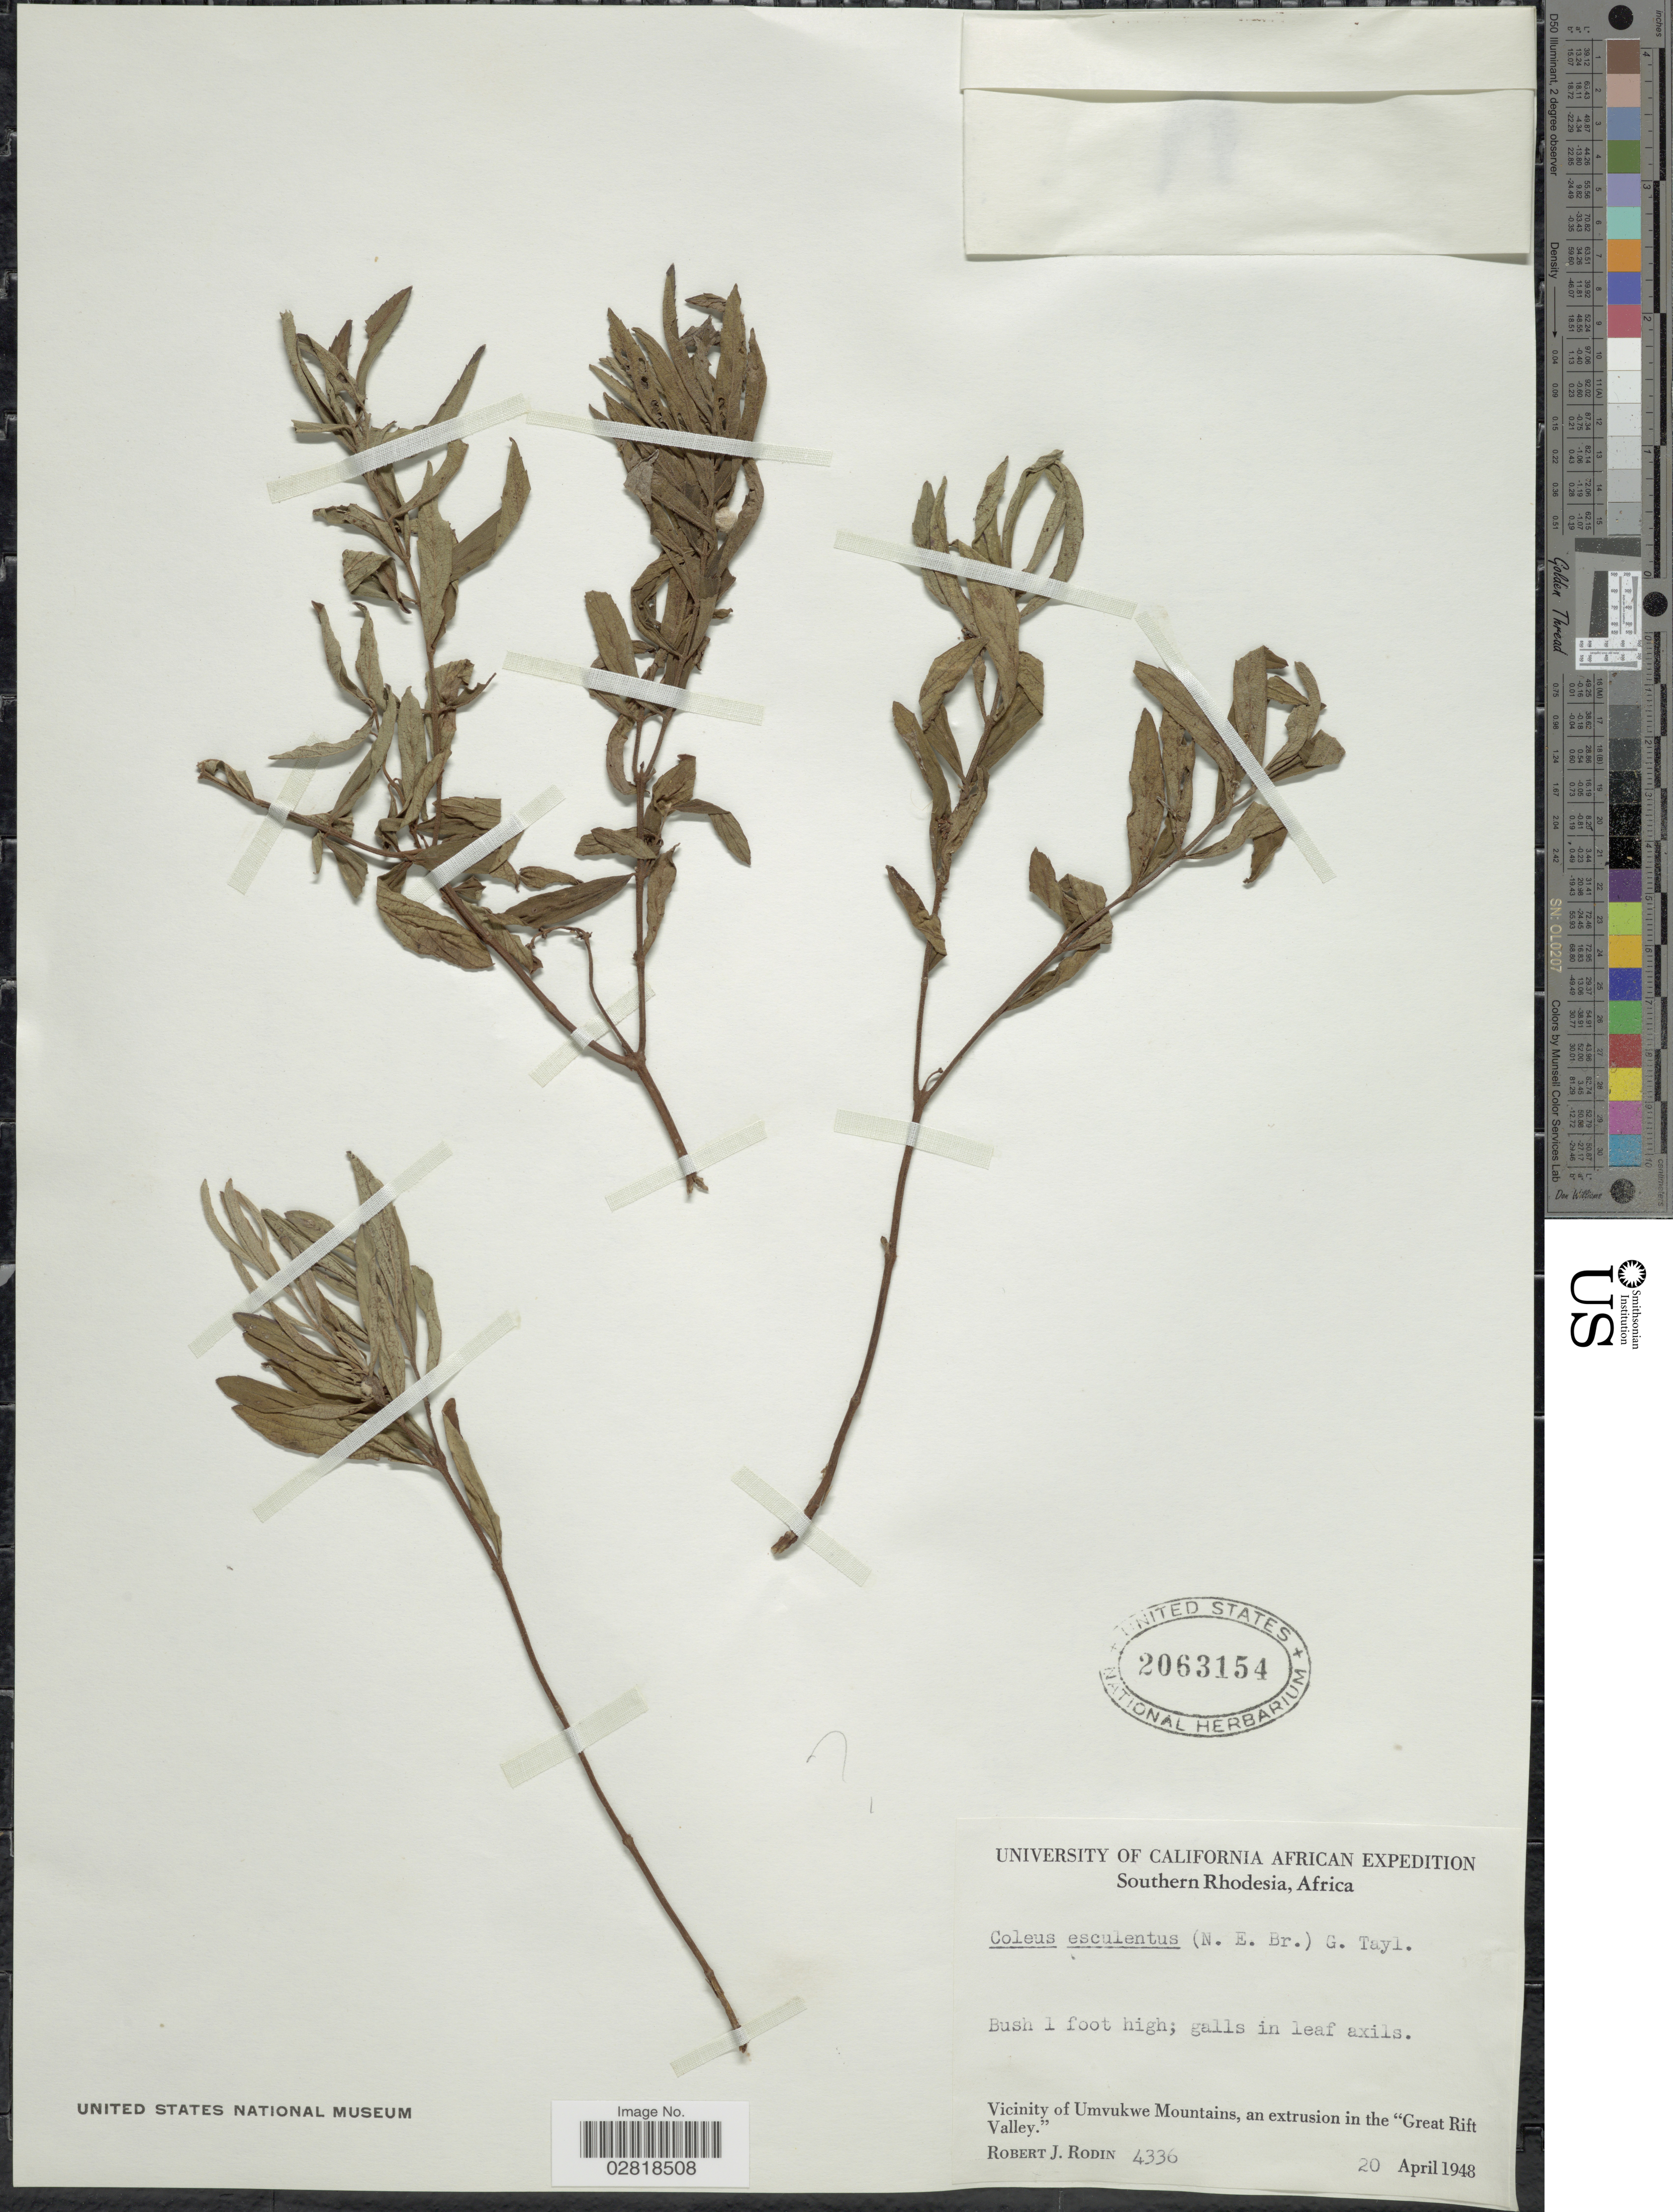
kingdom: Plantae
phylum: Tracheophyta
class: Magnoliopsida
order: Lamiales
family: Lamiaceae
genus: Plectranthus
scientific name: Plectranthus esculentus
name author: N.E. Br.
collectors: R. J. Rodin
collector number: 4336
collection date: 1948-04-20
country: Zimbabwe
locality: Southern Rhodesia. Vicinity of Umvukwe Mountains, an extrusion in the "Great Rift Valley".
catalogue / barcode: US 2063154